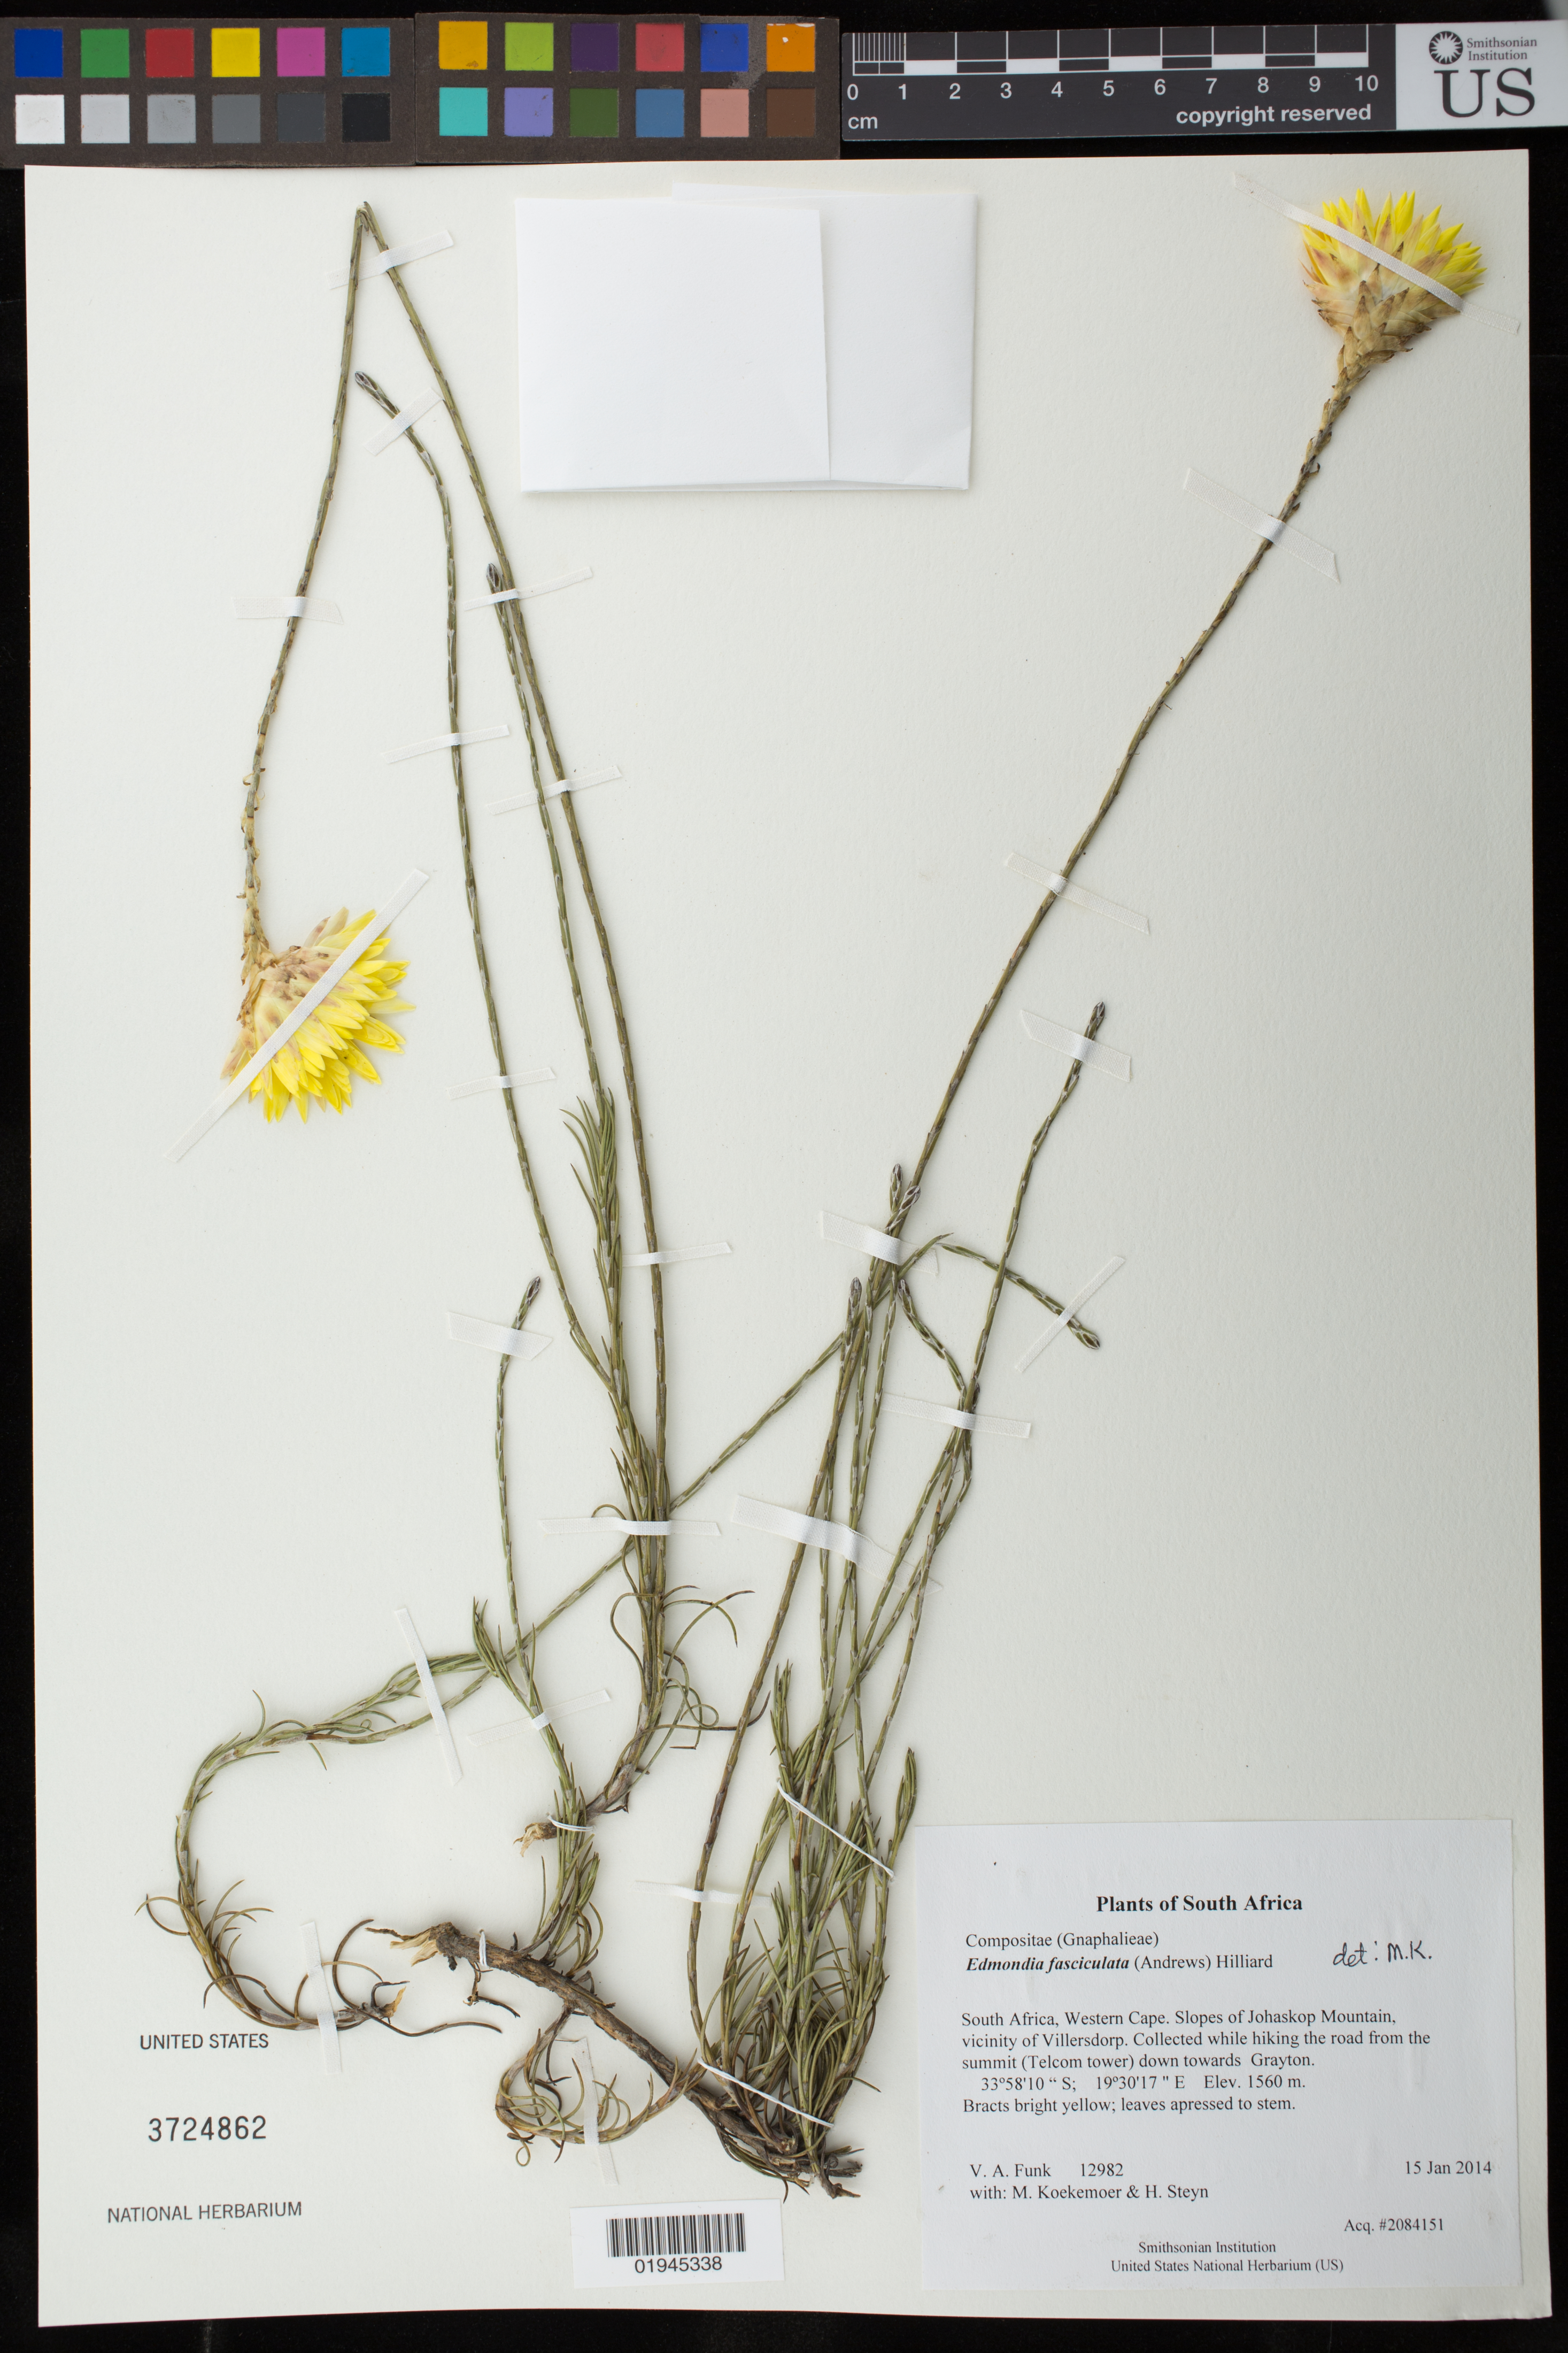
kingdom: Plantae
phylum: Tracheophyta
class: Magnoliopsida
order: Asterales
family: Asteraceae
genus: Edmondia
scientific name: Edmondia fasciculata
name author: (Andrews) Hilliard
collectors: M. Koekemoer & H. Steyn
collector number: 12982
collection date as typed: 15 Jan 2014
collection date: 2014-01-15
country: South Africa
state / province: Western Cape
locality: Slopes of Johaskop Mountain, vicinity of Villersdorp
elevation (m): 1560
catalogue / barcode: US 3724862